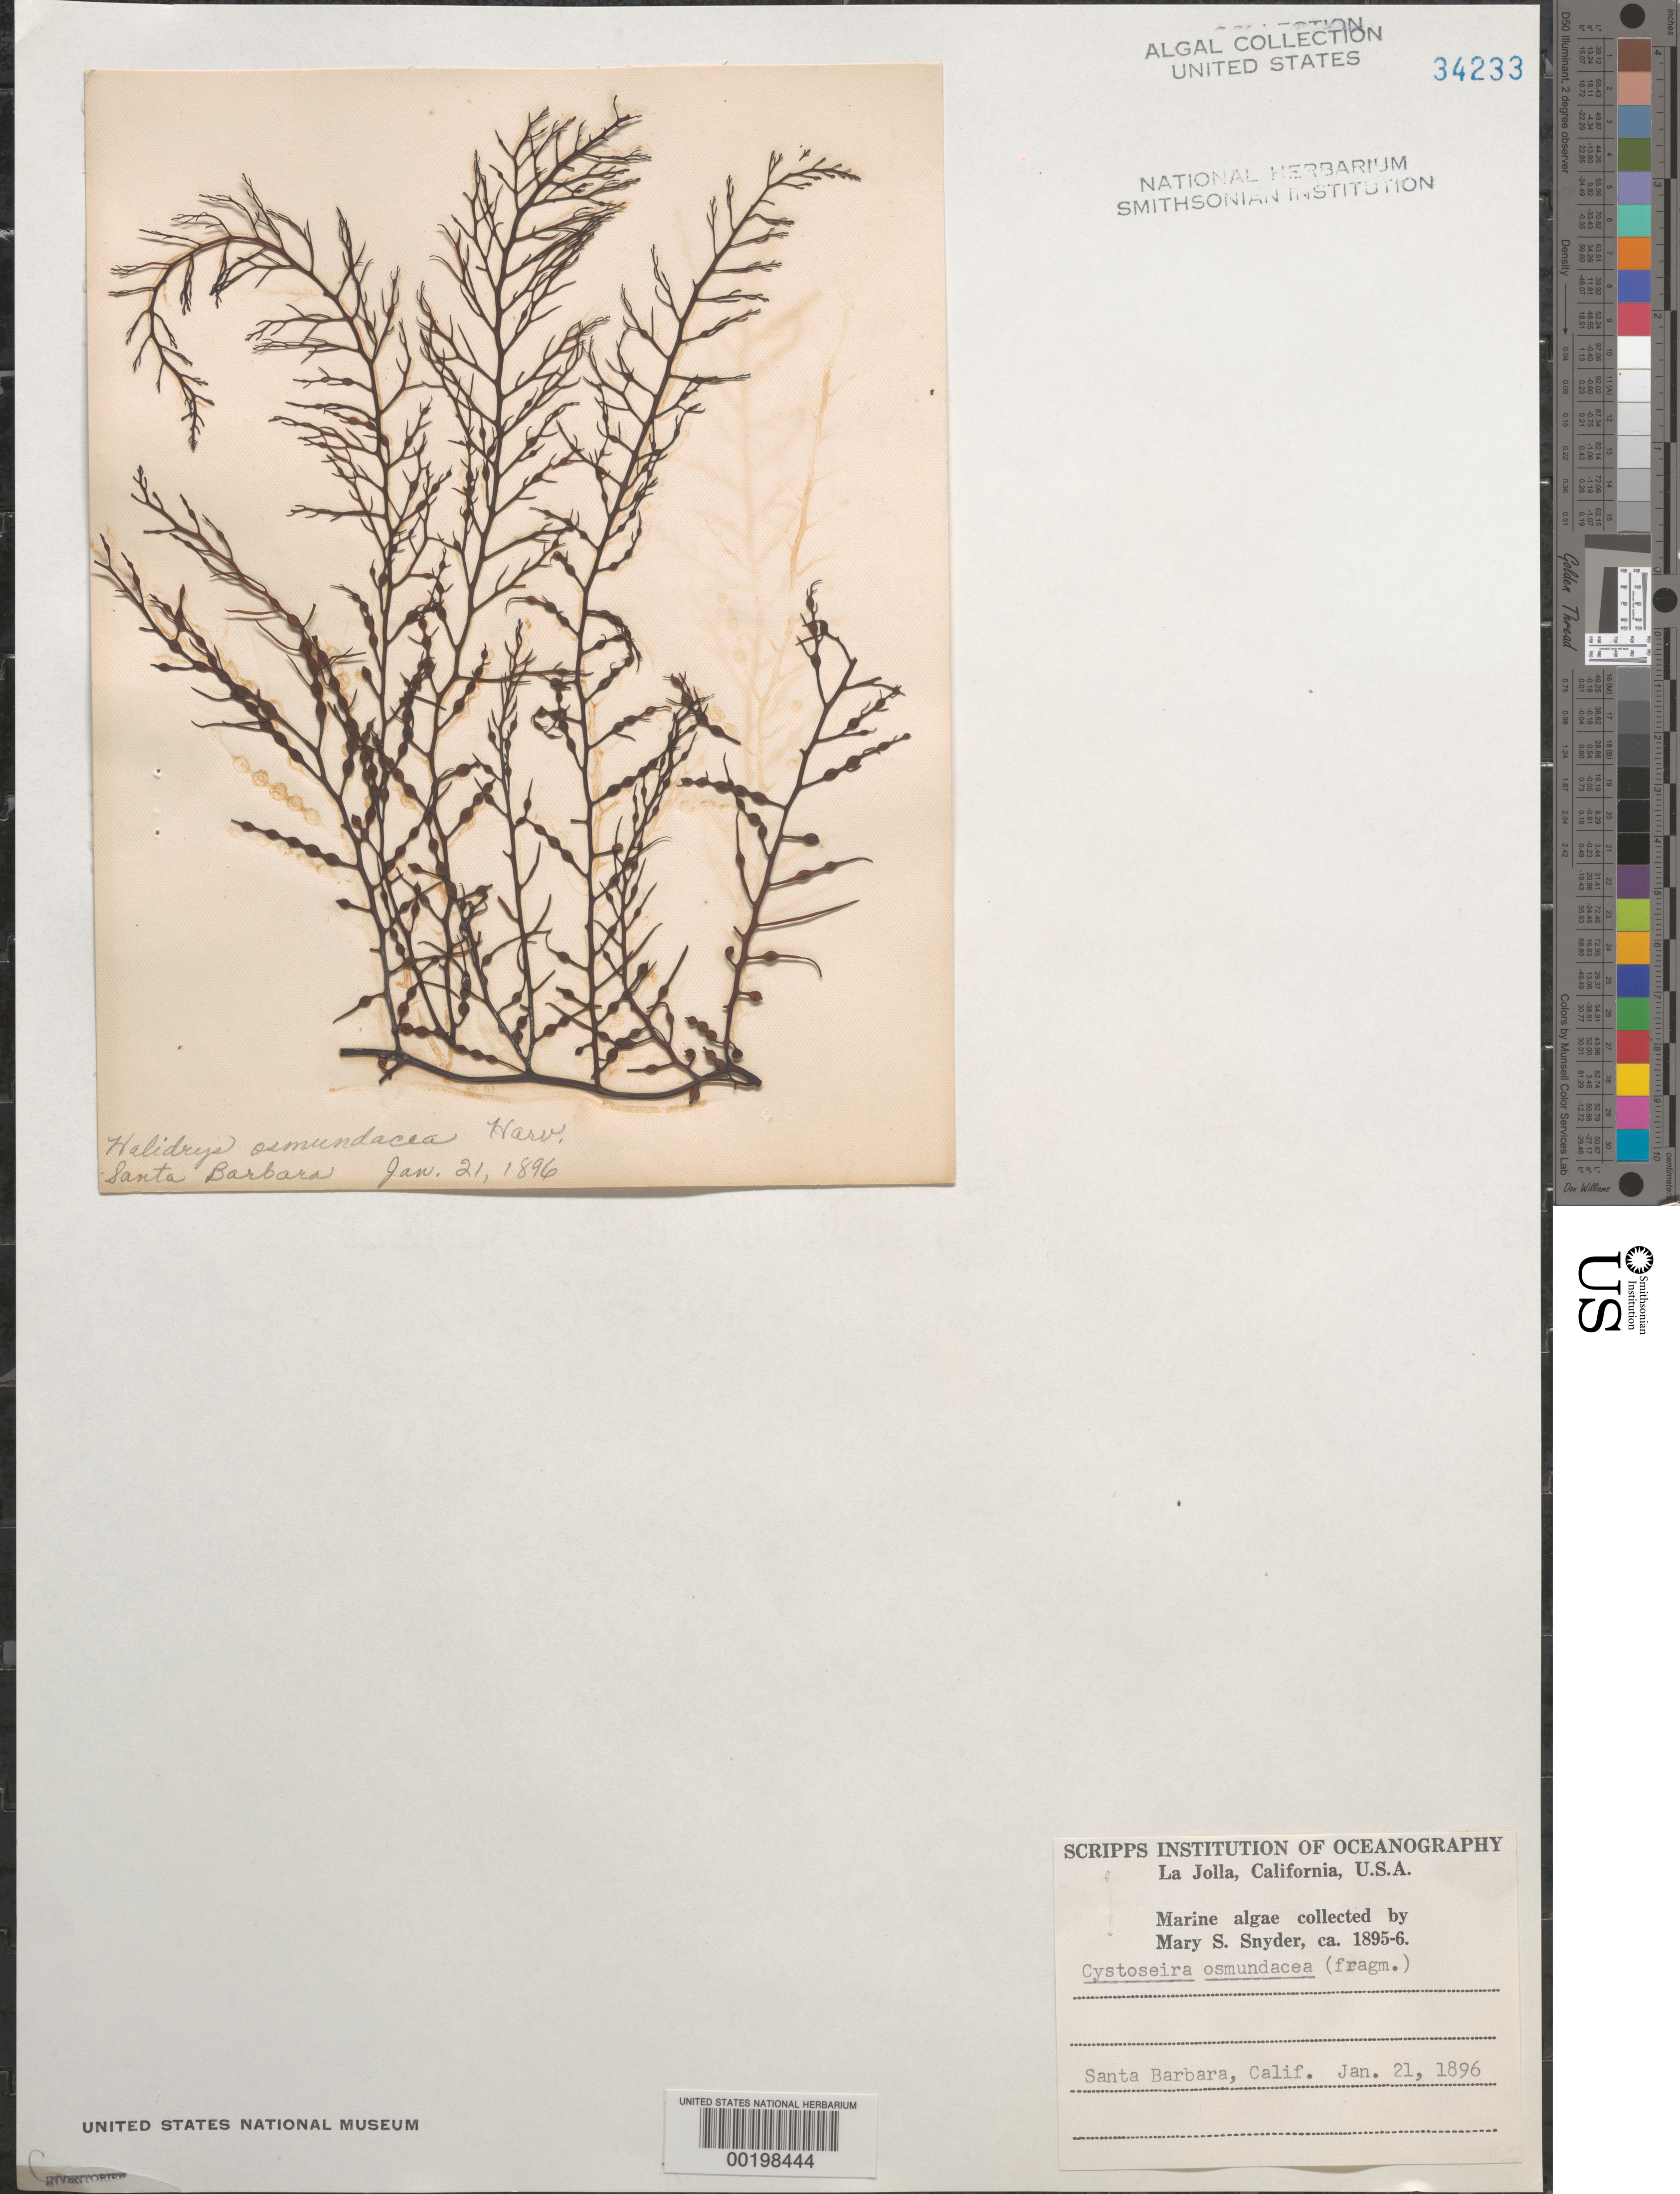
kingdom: Chromista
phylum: Ochrophyta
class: Phaeophyceae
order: Fucales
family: Sargassaceae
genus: Cystoseira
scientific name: Cystoseira osmundacea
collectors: M. Snyder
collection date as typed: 21 Jan 1896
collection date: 1896-01-21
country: United States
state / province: California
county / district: Santa Barbara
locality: Santa Barbara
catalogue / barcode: US 34233